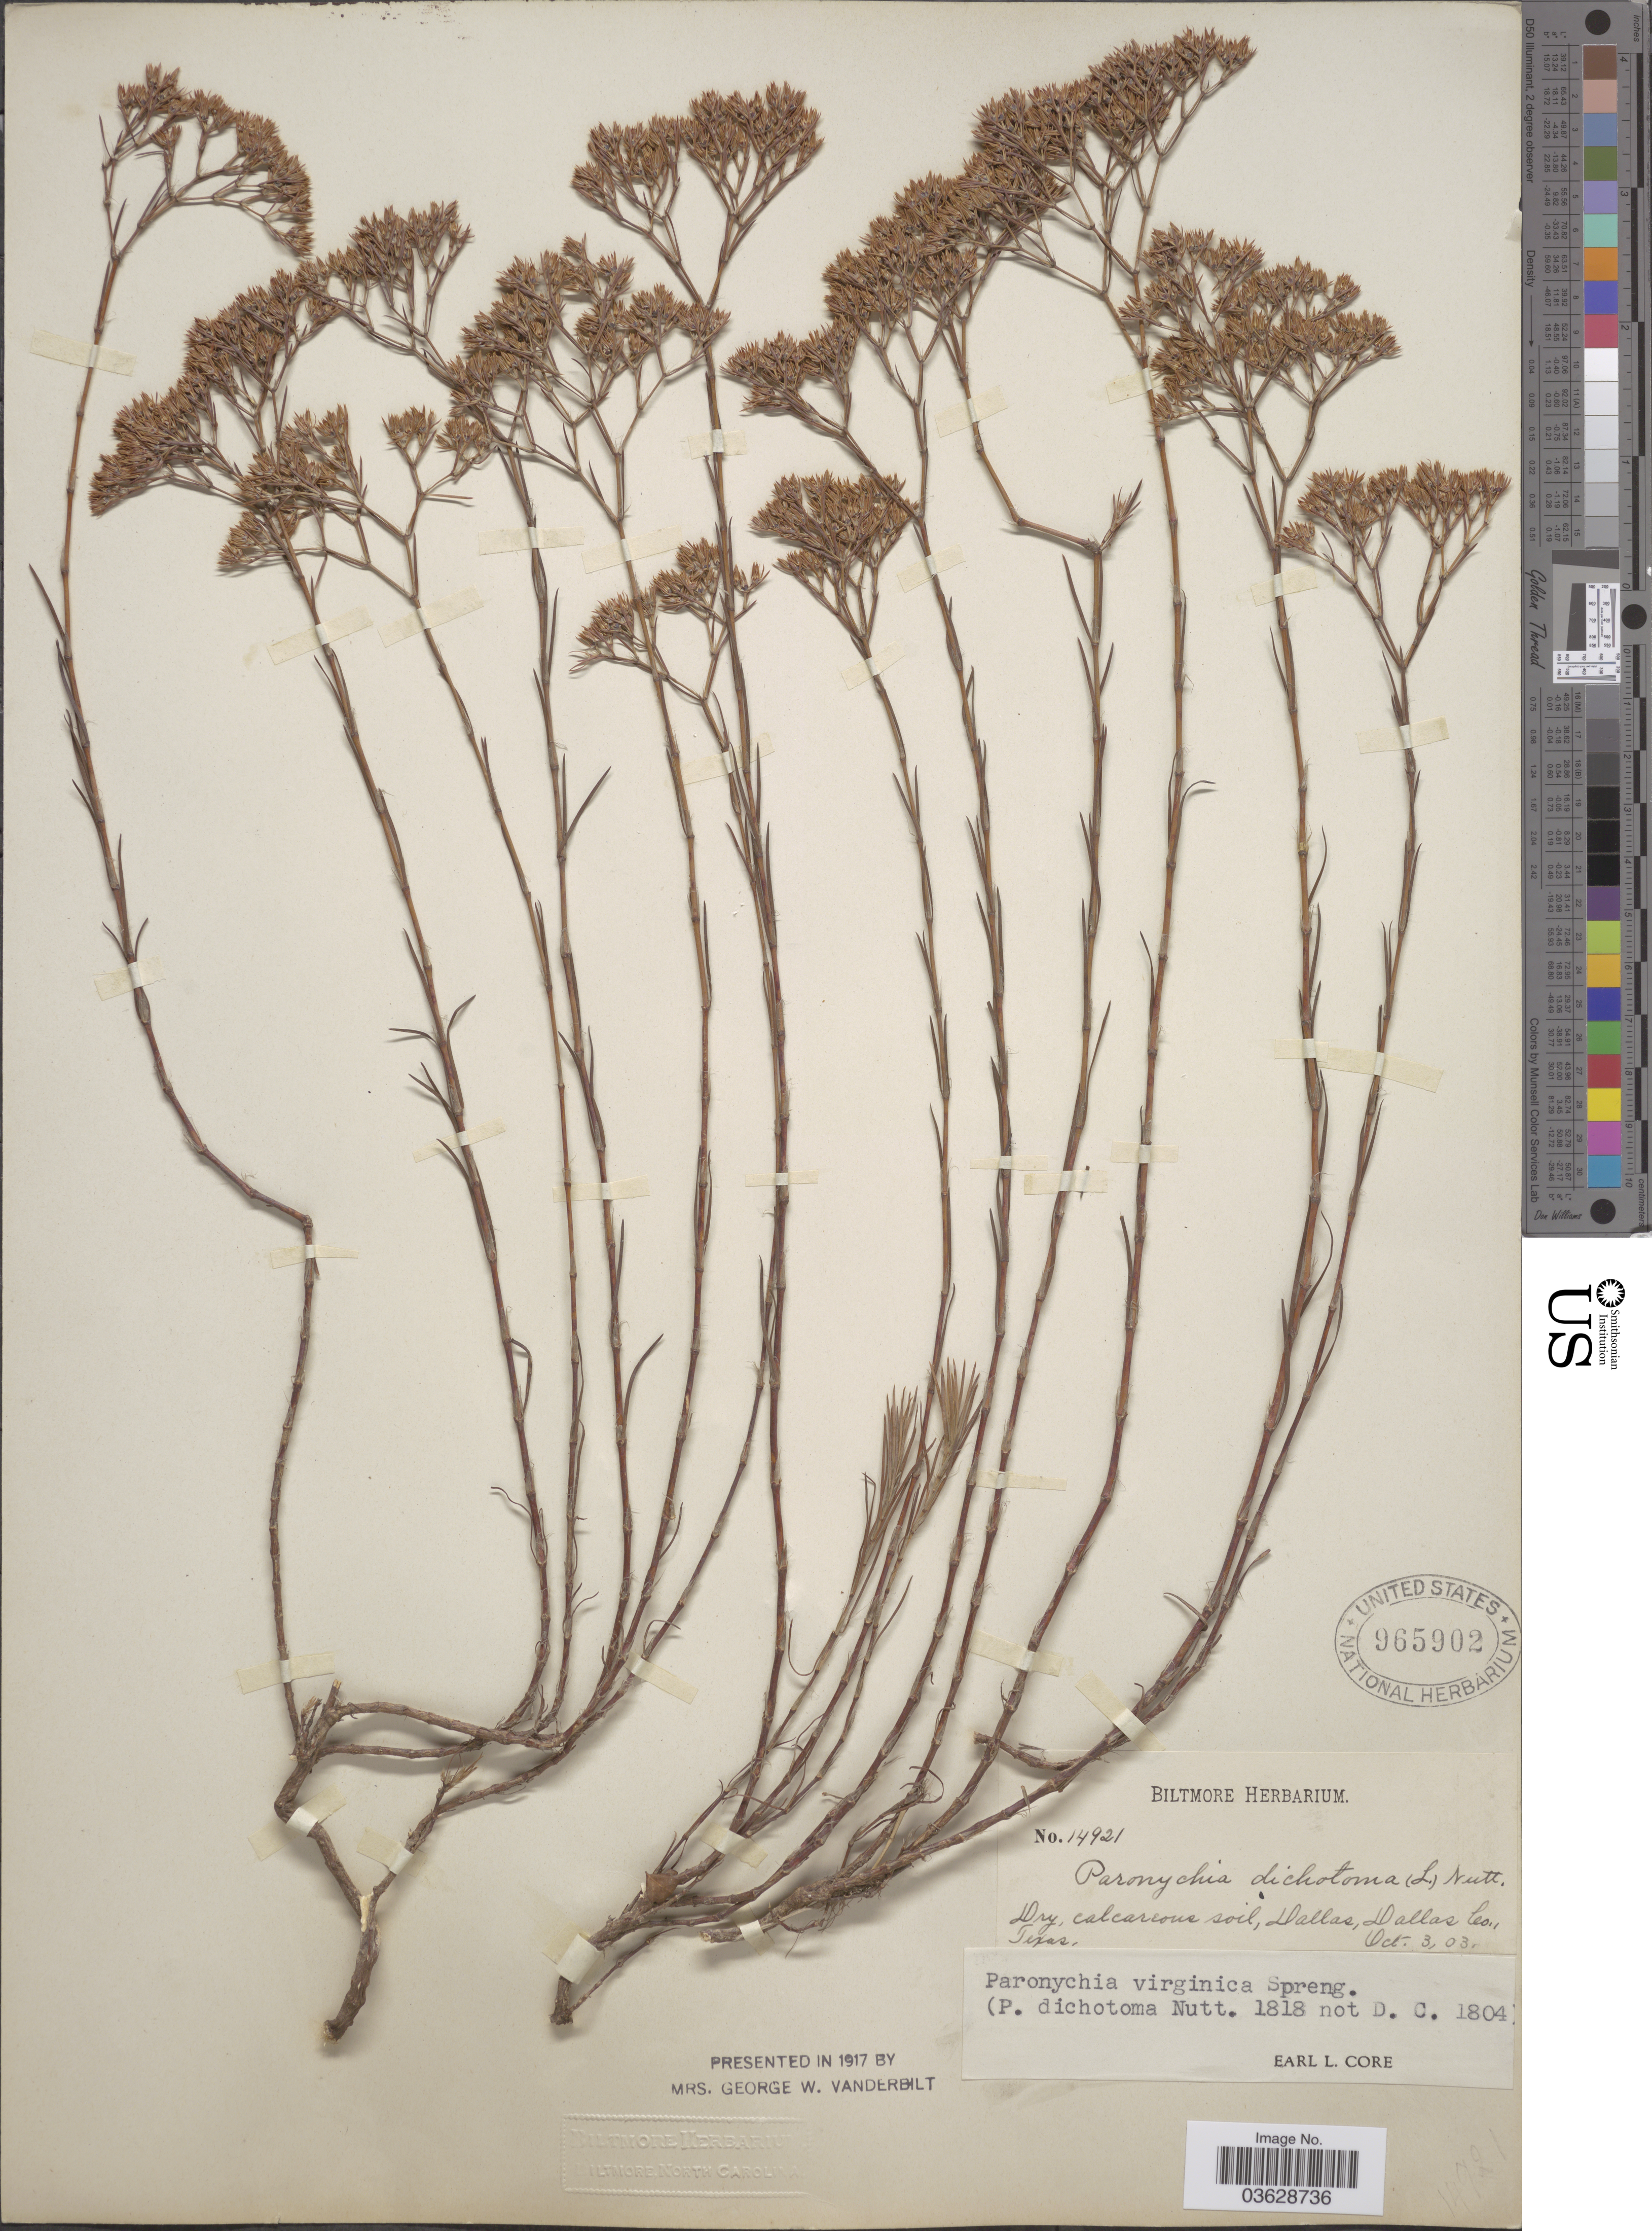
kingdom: Plantae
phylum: Tracheophyta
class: Magnoliopsida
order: Caryophyllales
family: Caryophyllaceae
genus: Paronychia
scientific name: Paronychia virginica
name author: Spreng.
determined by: Core, E. L.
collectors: ex herb. Biltmore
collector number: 14921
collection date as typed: Transcribed d/m/y: 3/10/3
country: United States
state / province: Texas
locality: Dallas, Dallas Co.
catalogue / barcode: US 965902